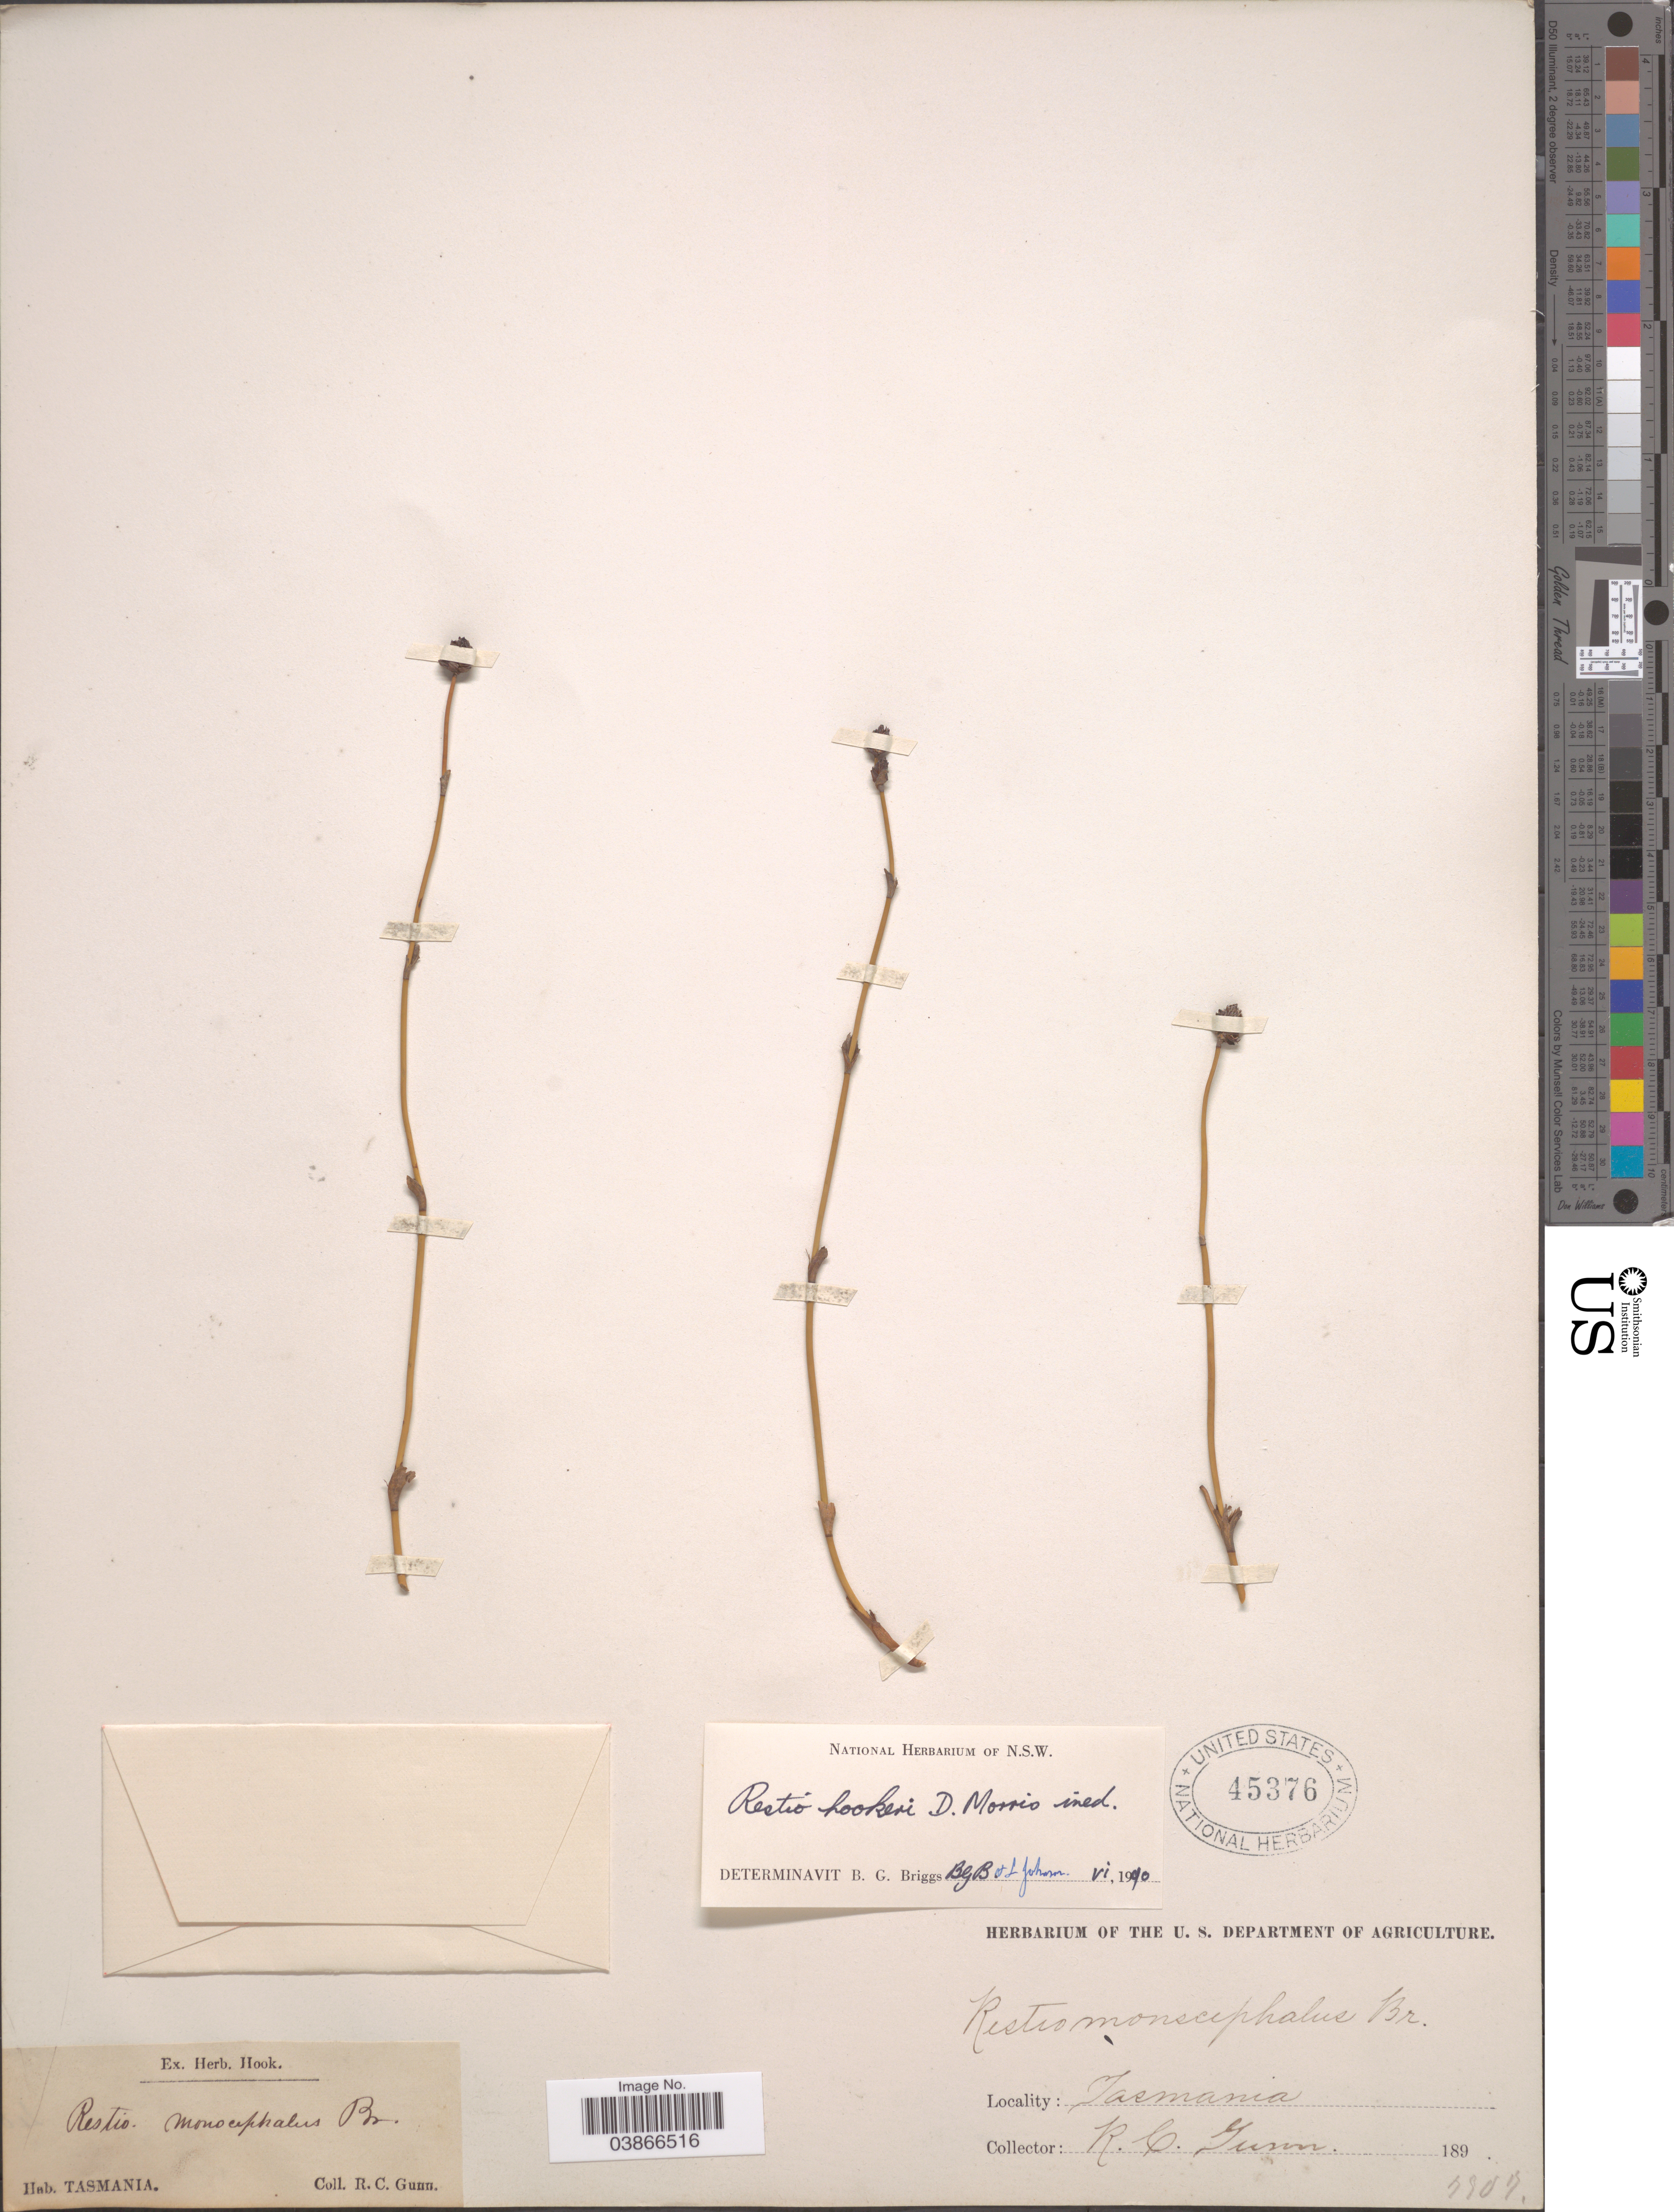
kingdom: Plantae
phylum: Tracheophyta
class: Liliopsida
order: Poales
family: Restionaceae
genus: Chordifex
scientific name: Chordifex hookeri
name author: (D.I. Morris) B.G. Briggs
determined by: Strong, Mark T., (BOT), Smithsonian Institution - National Museum of Natural History (UNITED STATES)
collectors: R. Gunn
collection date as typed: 189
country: Australia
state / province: Tasmania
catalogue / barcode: US 45376